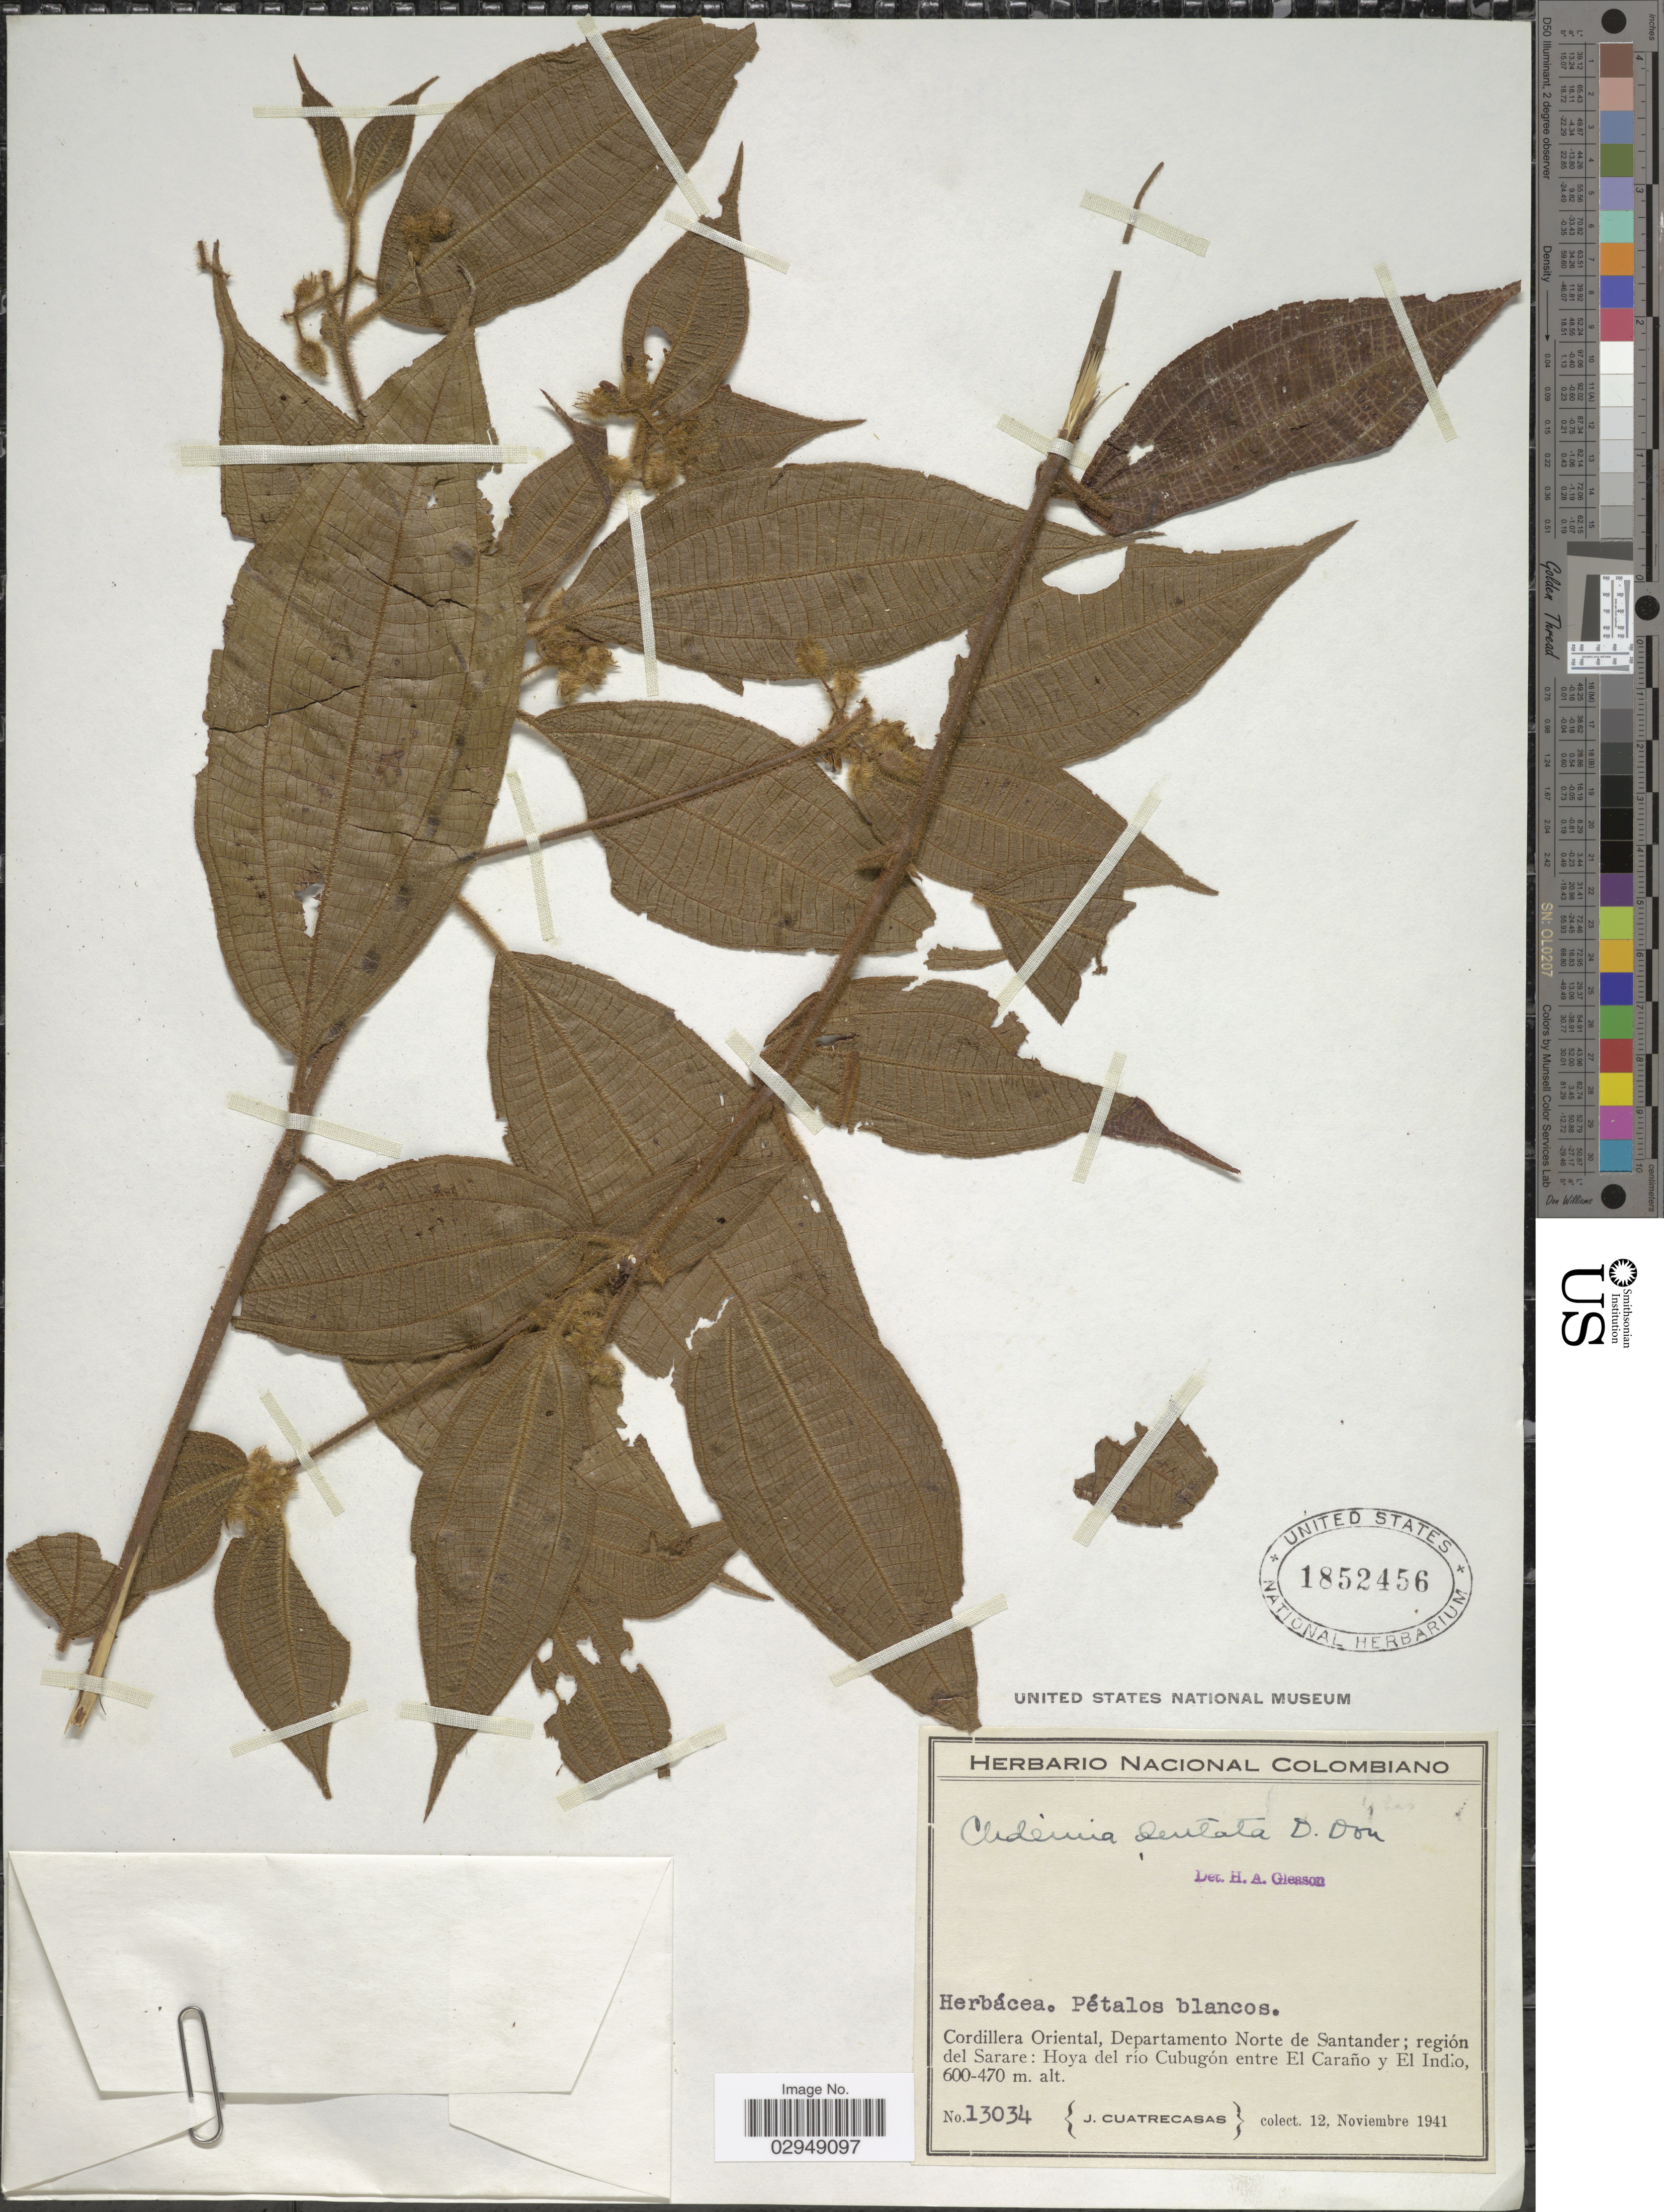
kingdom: Plantae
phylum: Tracheophyta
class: Magnoliopsida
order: Myrtales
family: Melastomataceae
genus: Clidemia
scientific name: Clidemia dentata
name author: D. Don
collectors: J. Cuatrecasas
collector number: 13034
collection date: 1941-11-12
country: Colombia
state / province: Norte de Santander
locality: Cordillera Oriental, Departamento Norte de Santander, región del Sarare, Hoya del río Cubugón entre El Caraño y El Indio.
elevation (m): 470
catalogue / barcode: US 1852456